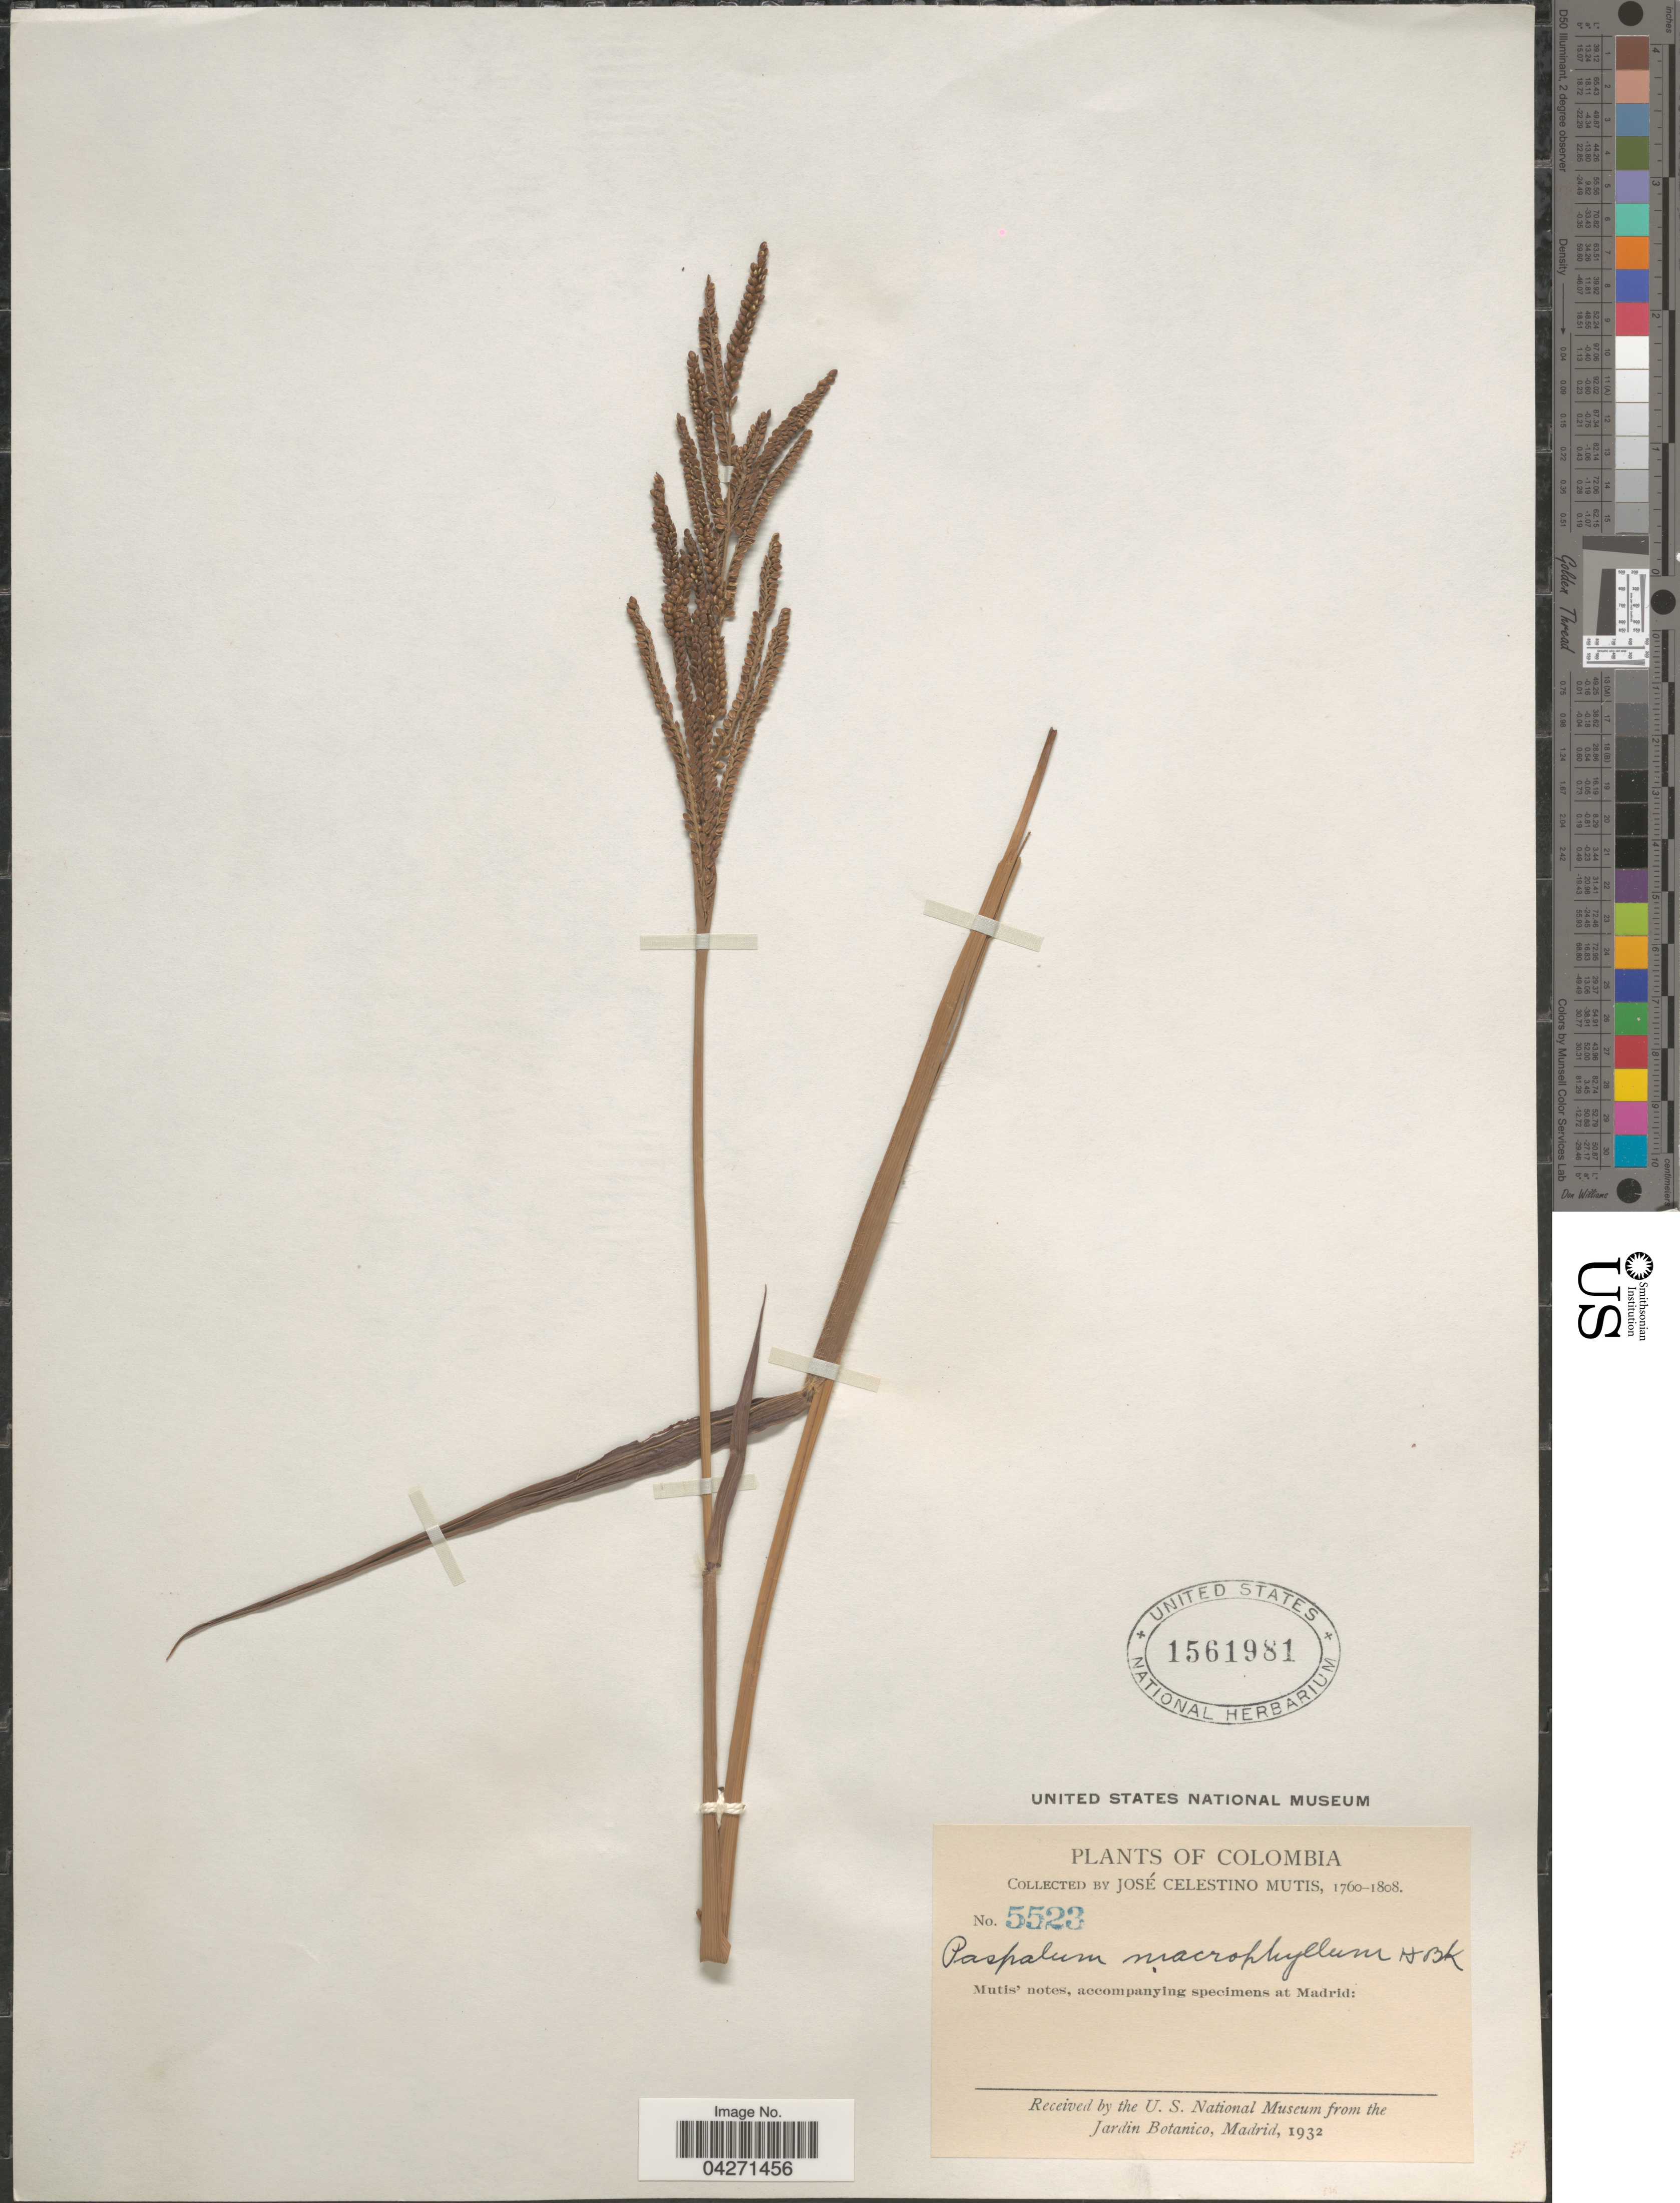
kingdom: Plantae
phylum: Tracheophyta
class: Liliopsida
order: Poales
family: Poaceae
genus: Paspalum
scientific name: Paspalum macrophyllum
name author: Kunth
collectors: J. C. B. Mutis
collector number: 5523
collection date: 1760/1808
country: Colombia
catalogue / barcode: US 1561981